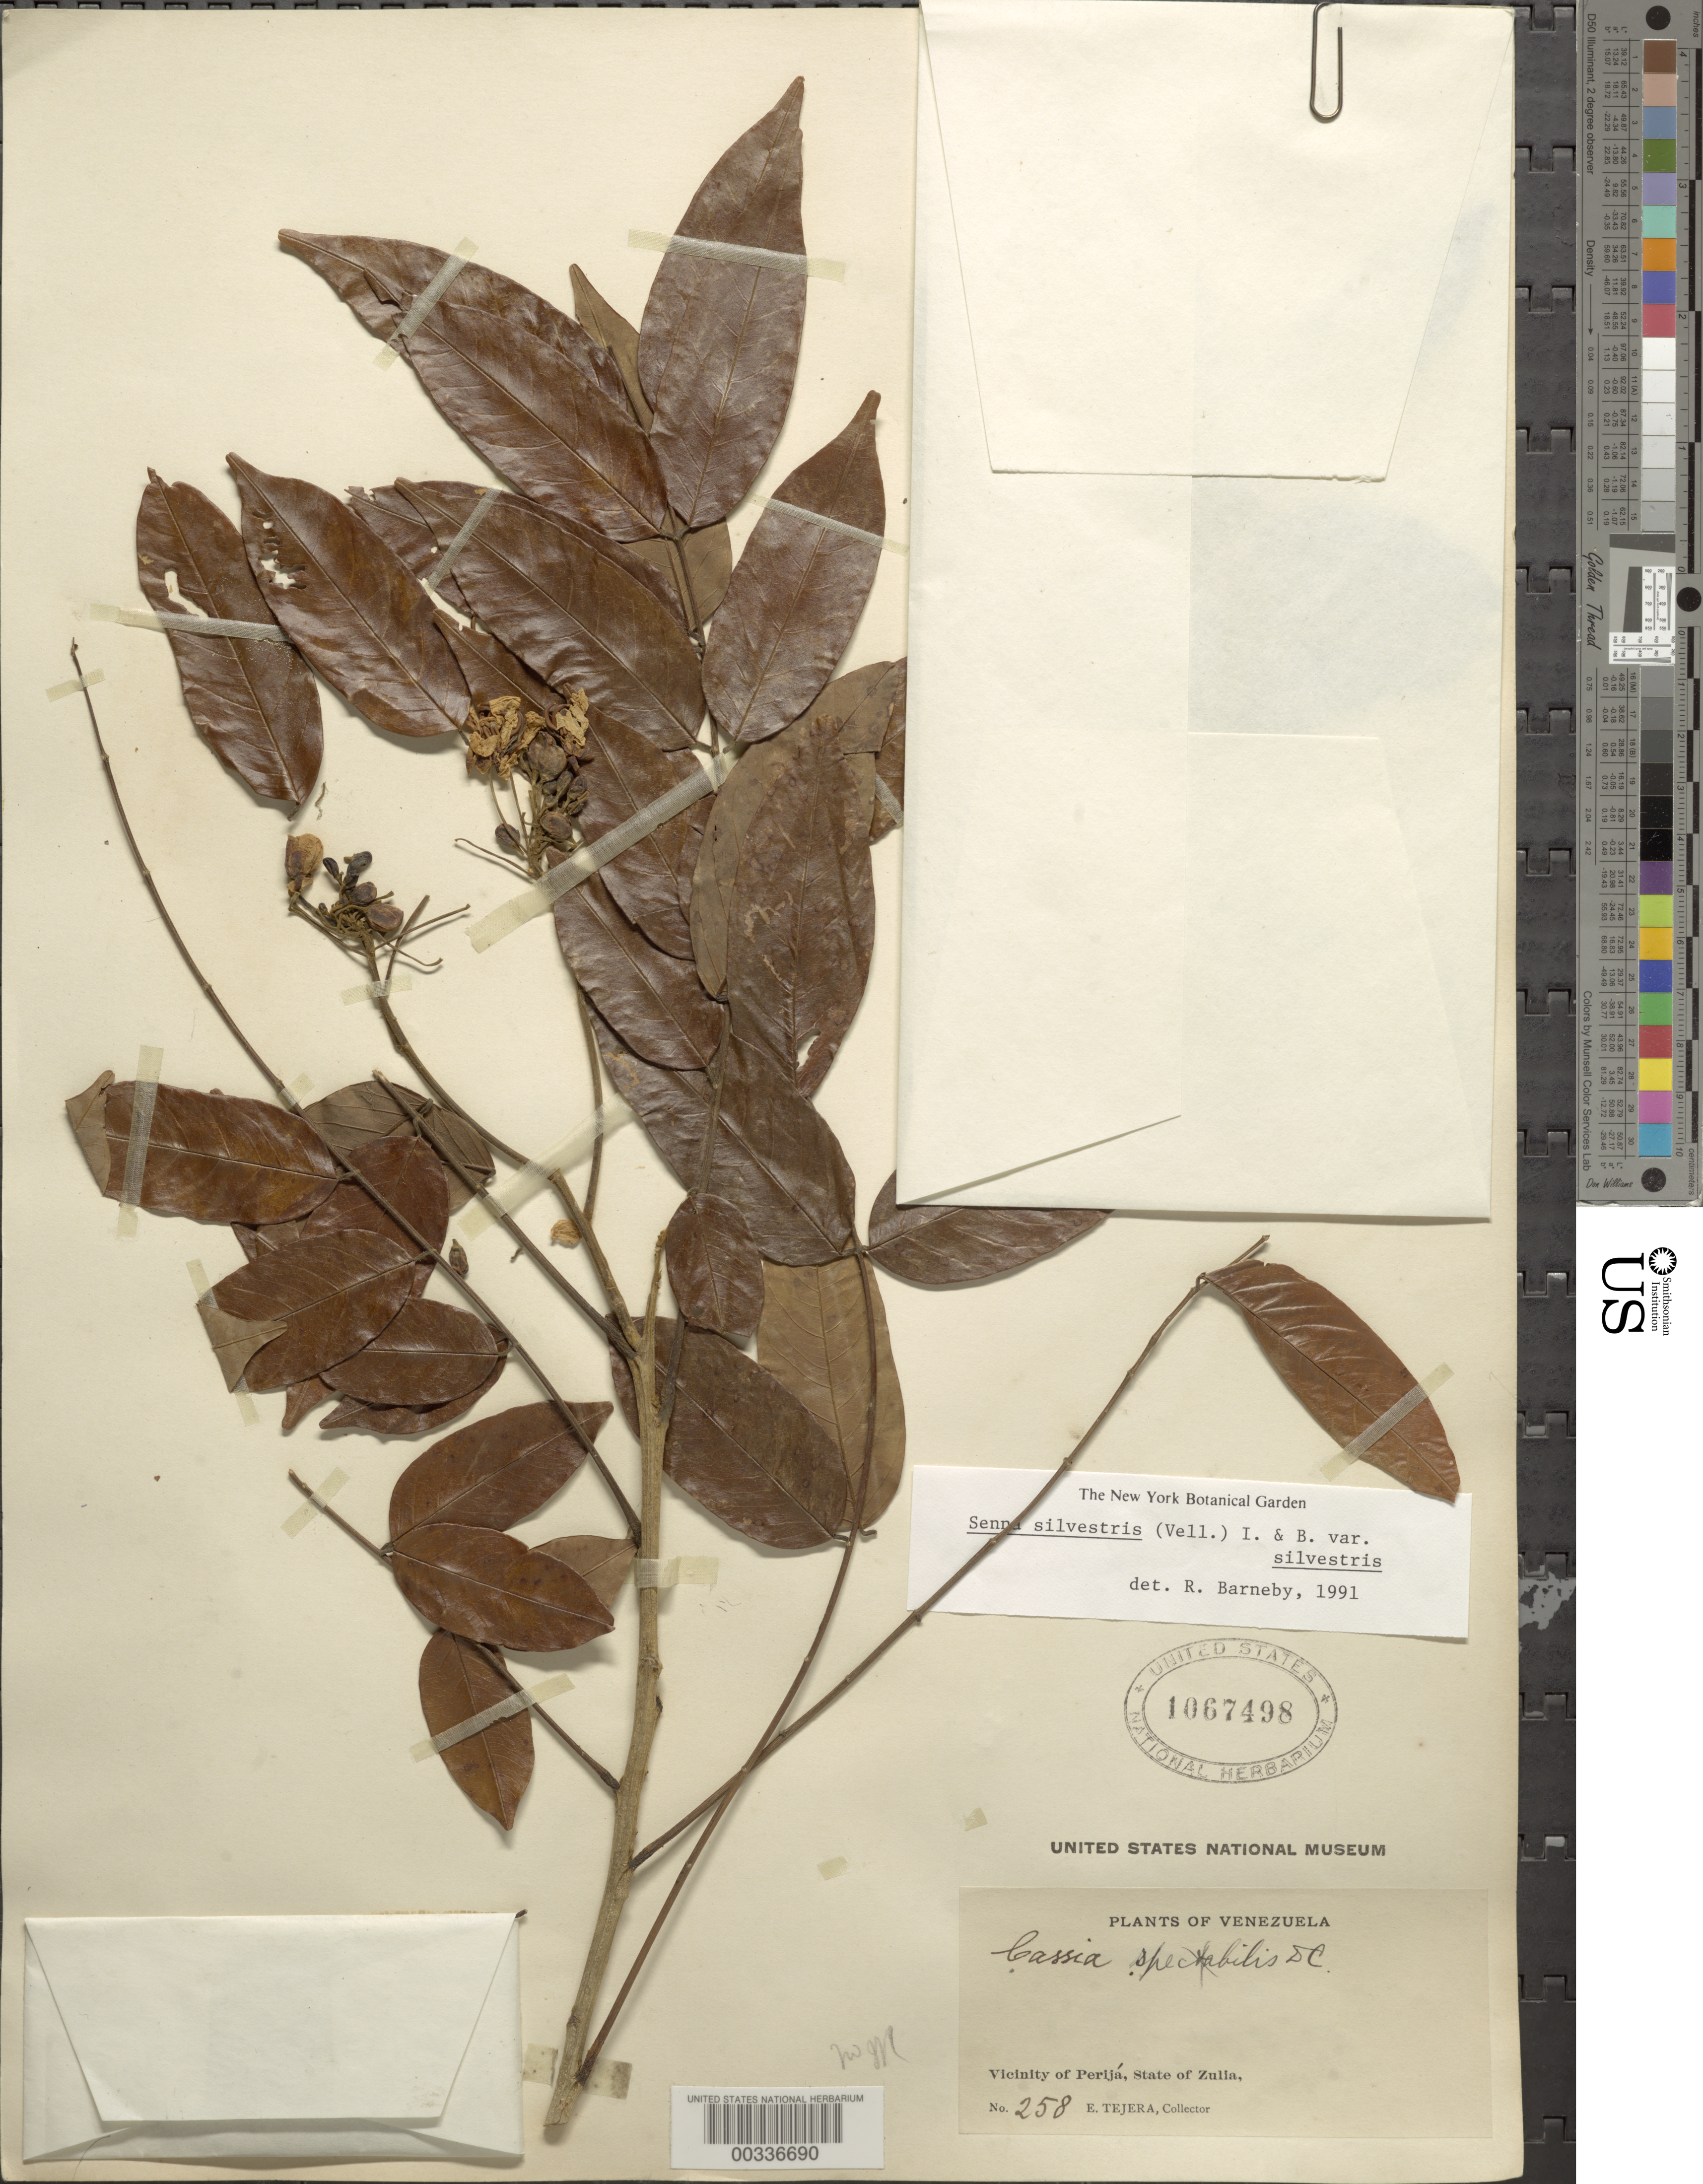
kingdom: Plantae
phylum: Tracheophyta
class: Magnoliopsida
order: Fabales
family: Fabaceae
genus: Senna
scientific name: Senna silvestris var. silvestris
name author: (Vell.) H.S. Irwin & Barneby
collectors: E. Tejera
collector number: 258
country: Venezuela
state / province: Zulia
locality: Vicinity of perija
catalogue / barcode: US 1067498